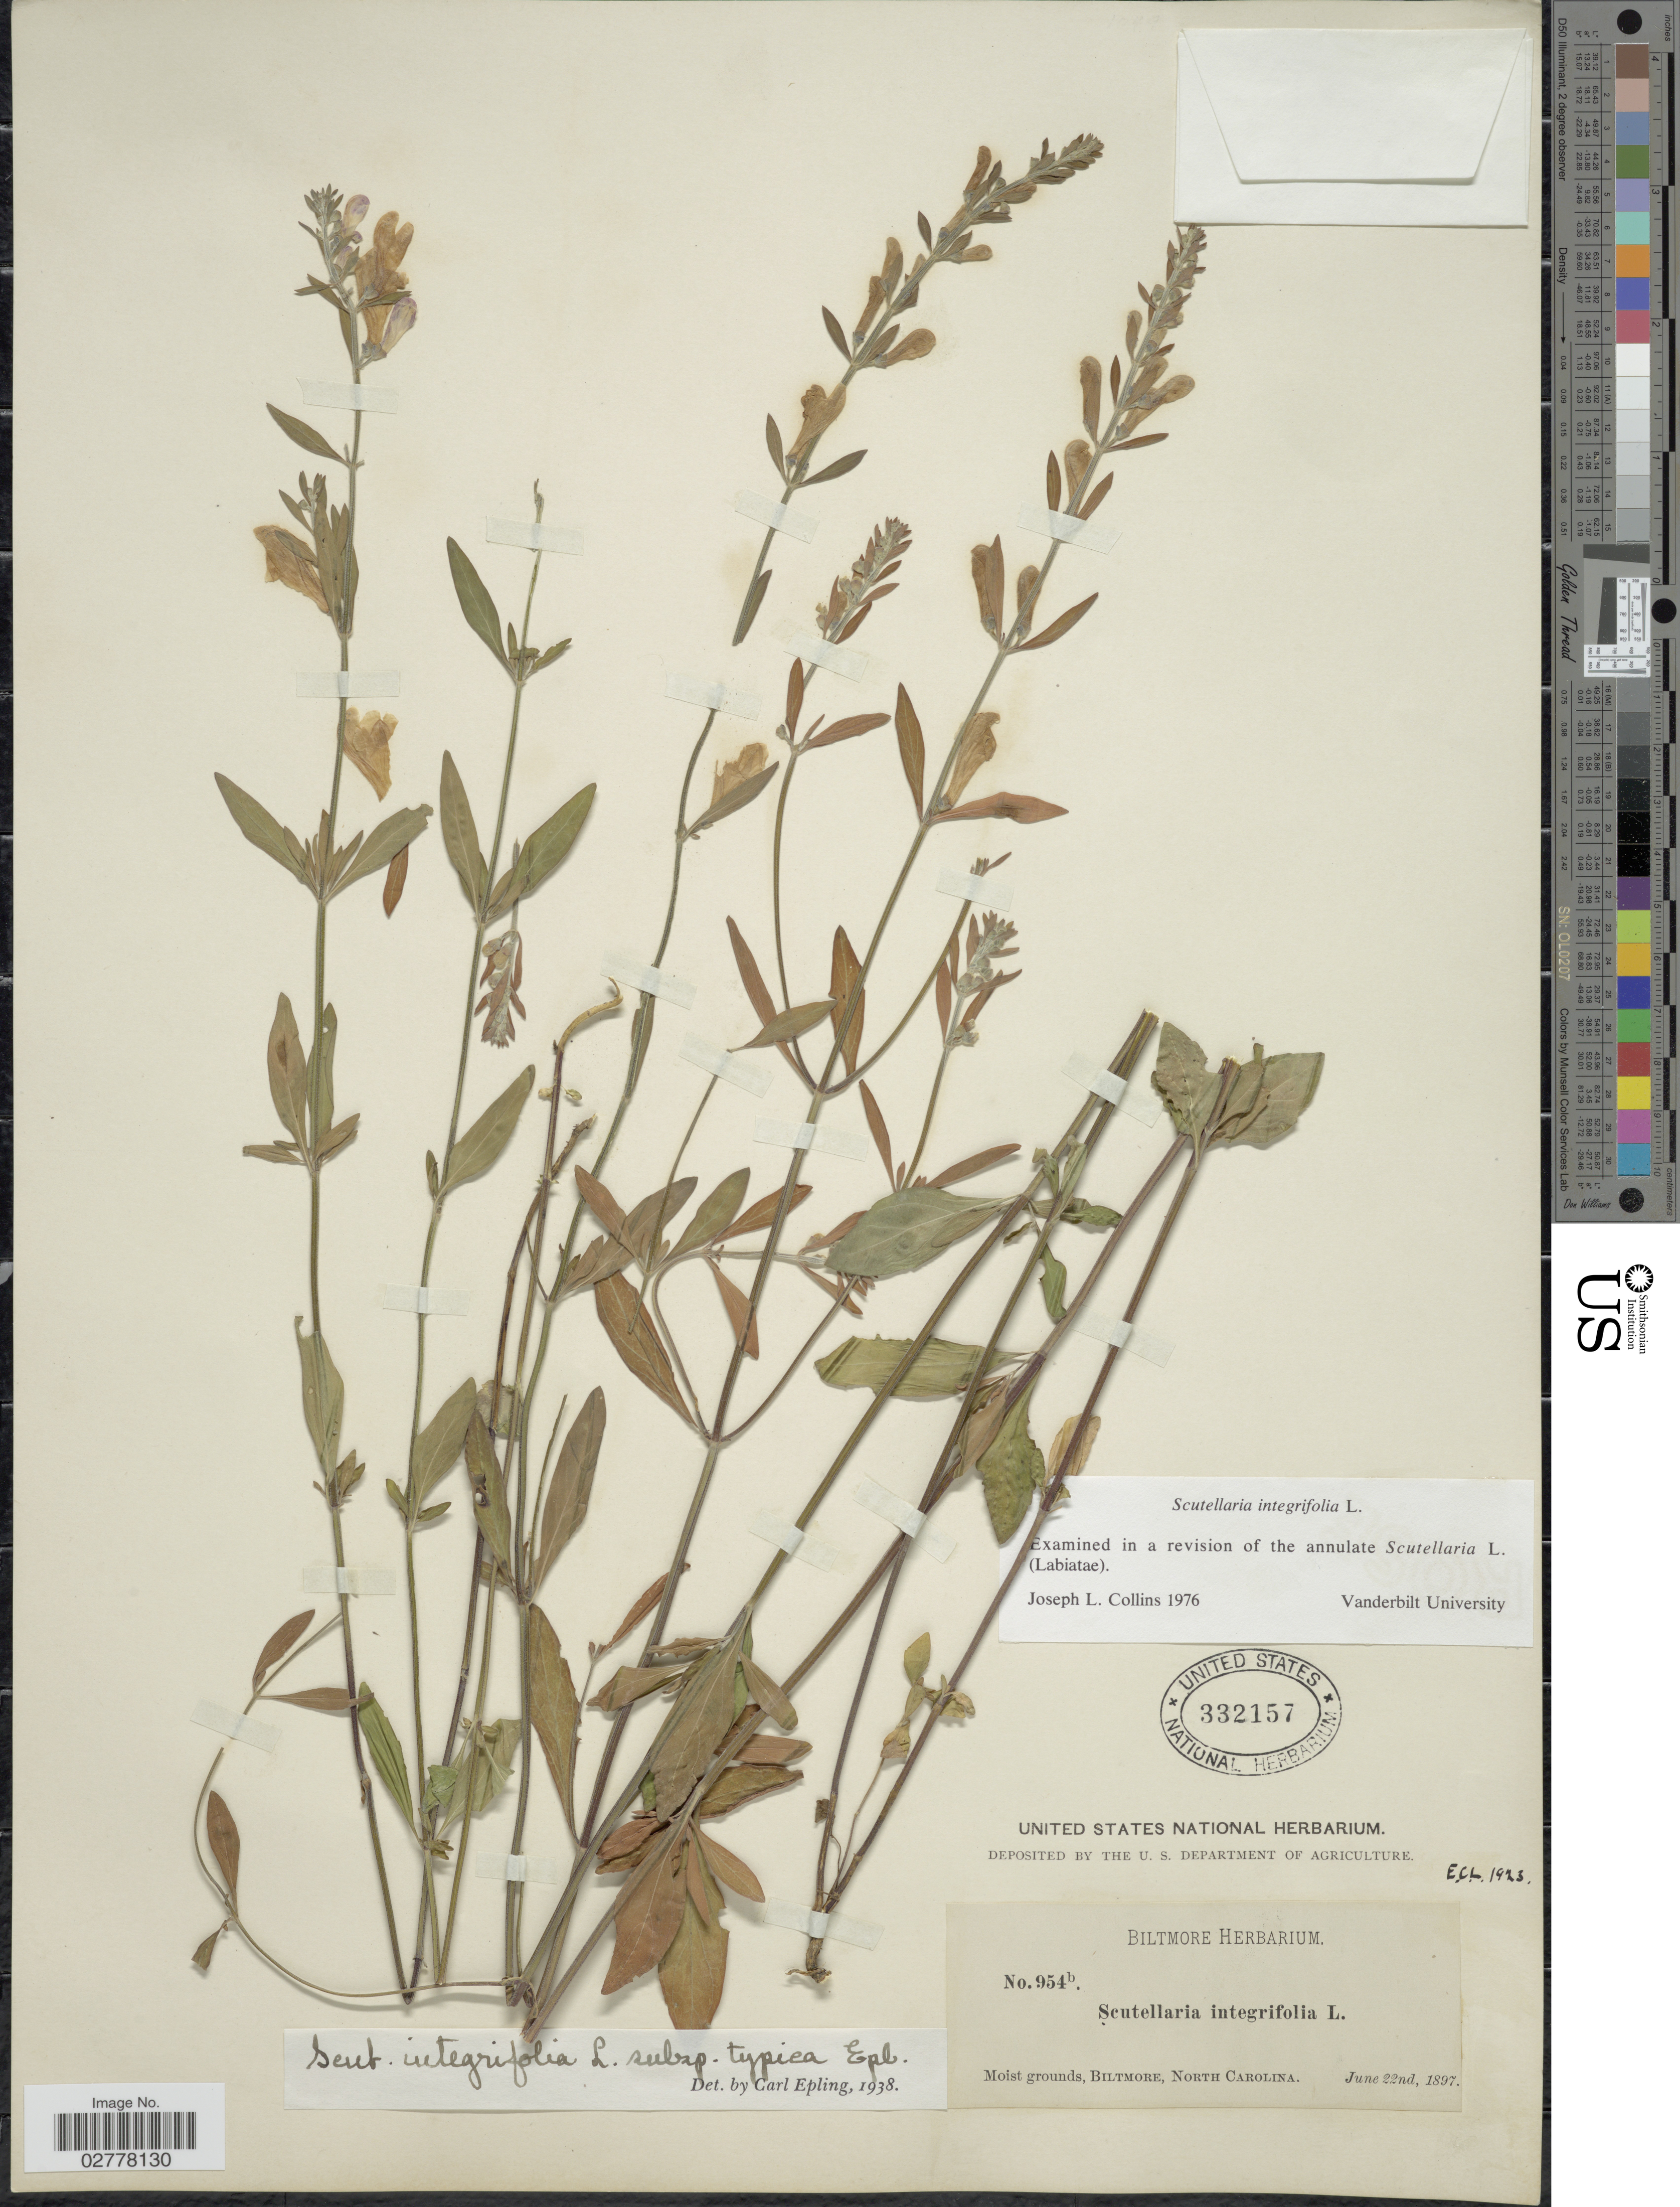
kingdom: Plantae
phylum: Tracheophyta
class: Magnoliopsida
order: Lamiales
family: Lamiaceae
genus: Scutellaria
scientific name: Scutellaria integrifolia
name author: L.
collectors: ex herb. Biltmore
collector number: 954b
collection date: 1897-06-22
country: United States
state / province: North Carolina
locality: Moist ground, Biltmore.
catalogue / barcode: US 332157